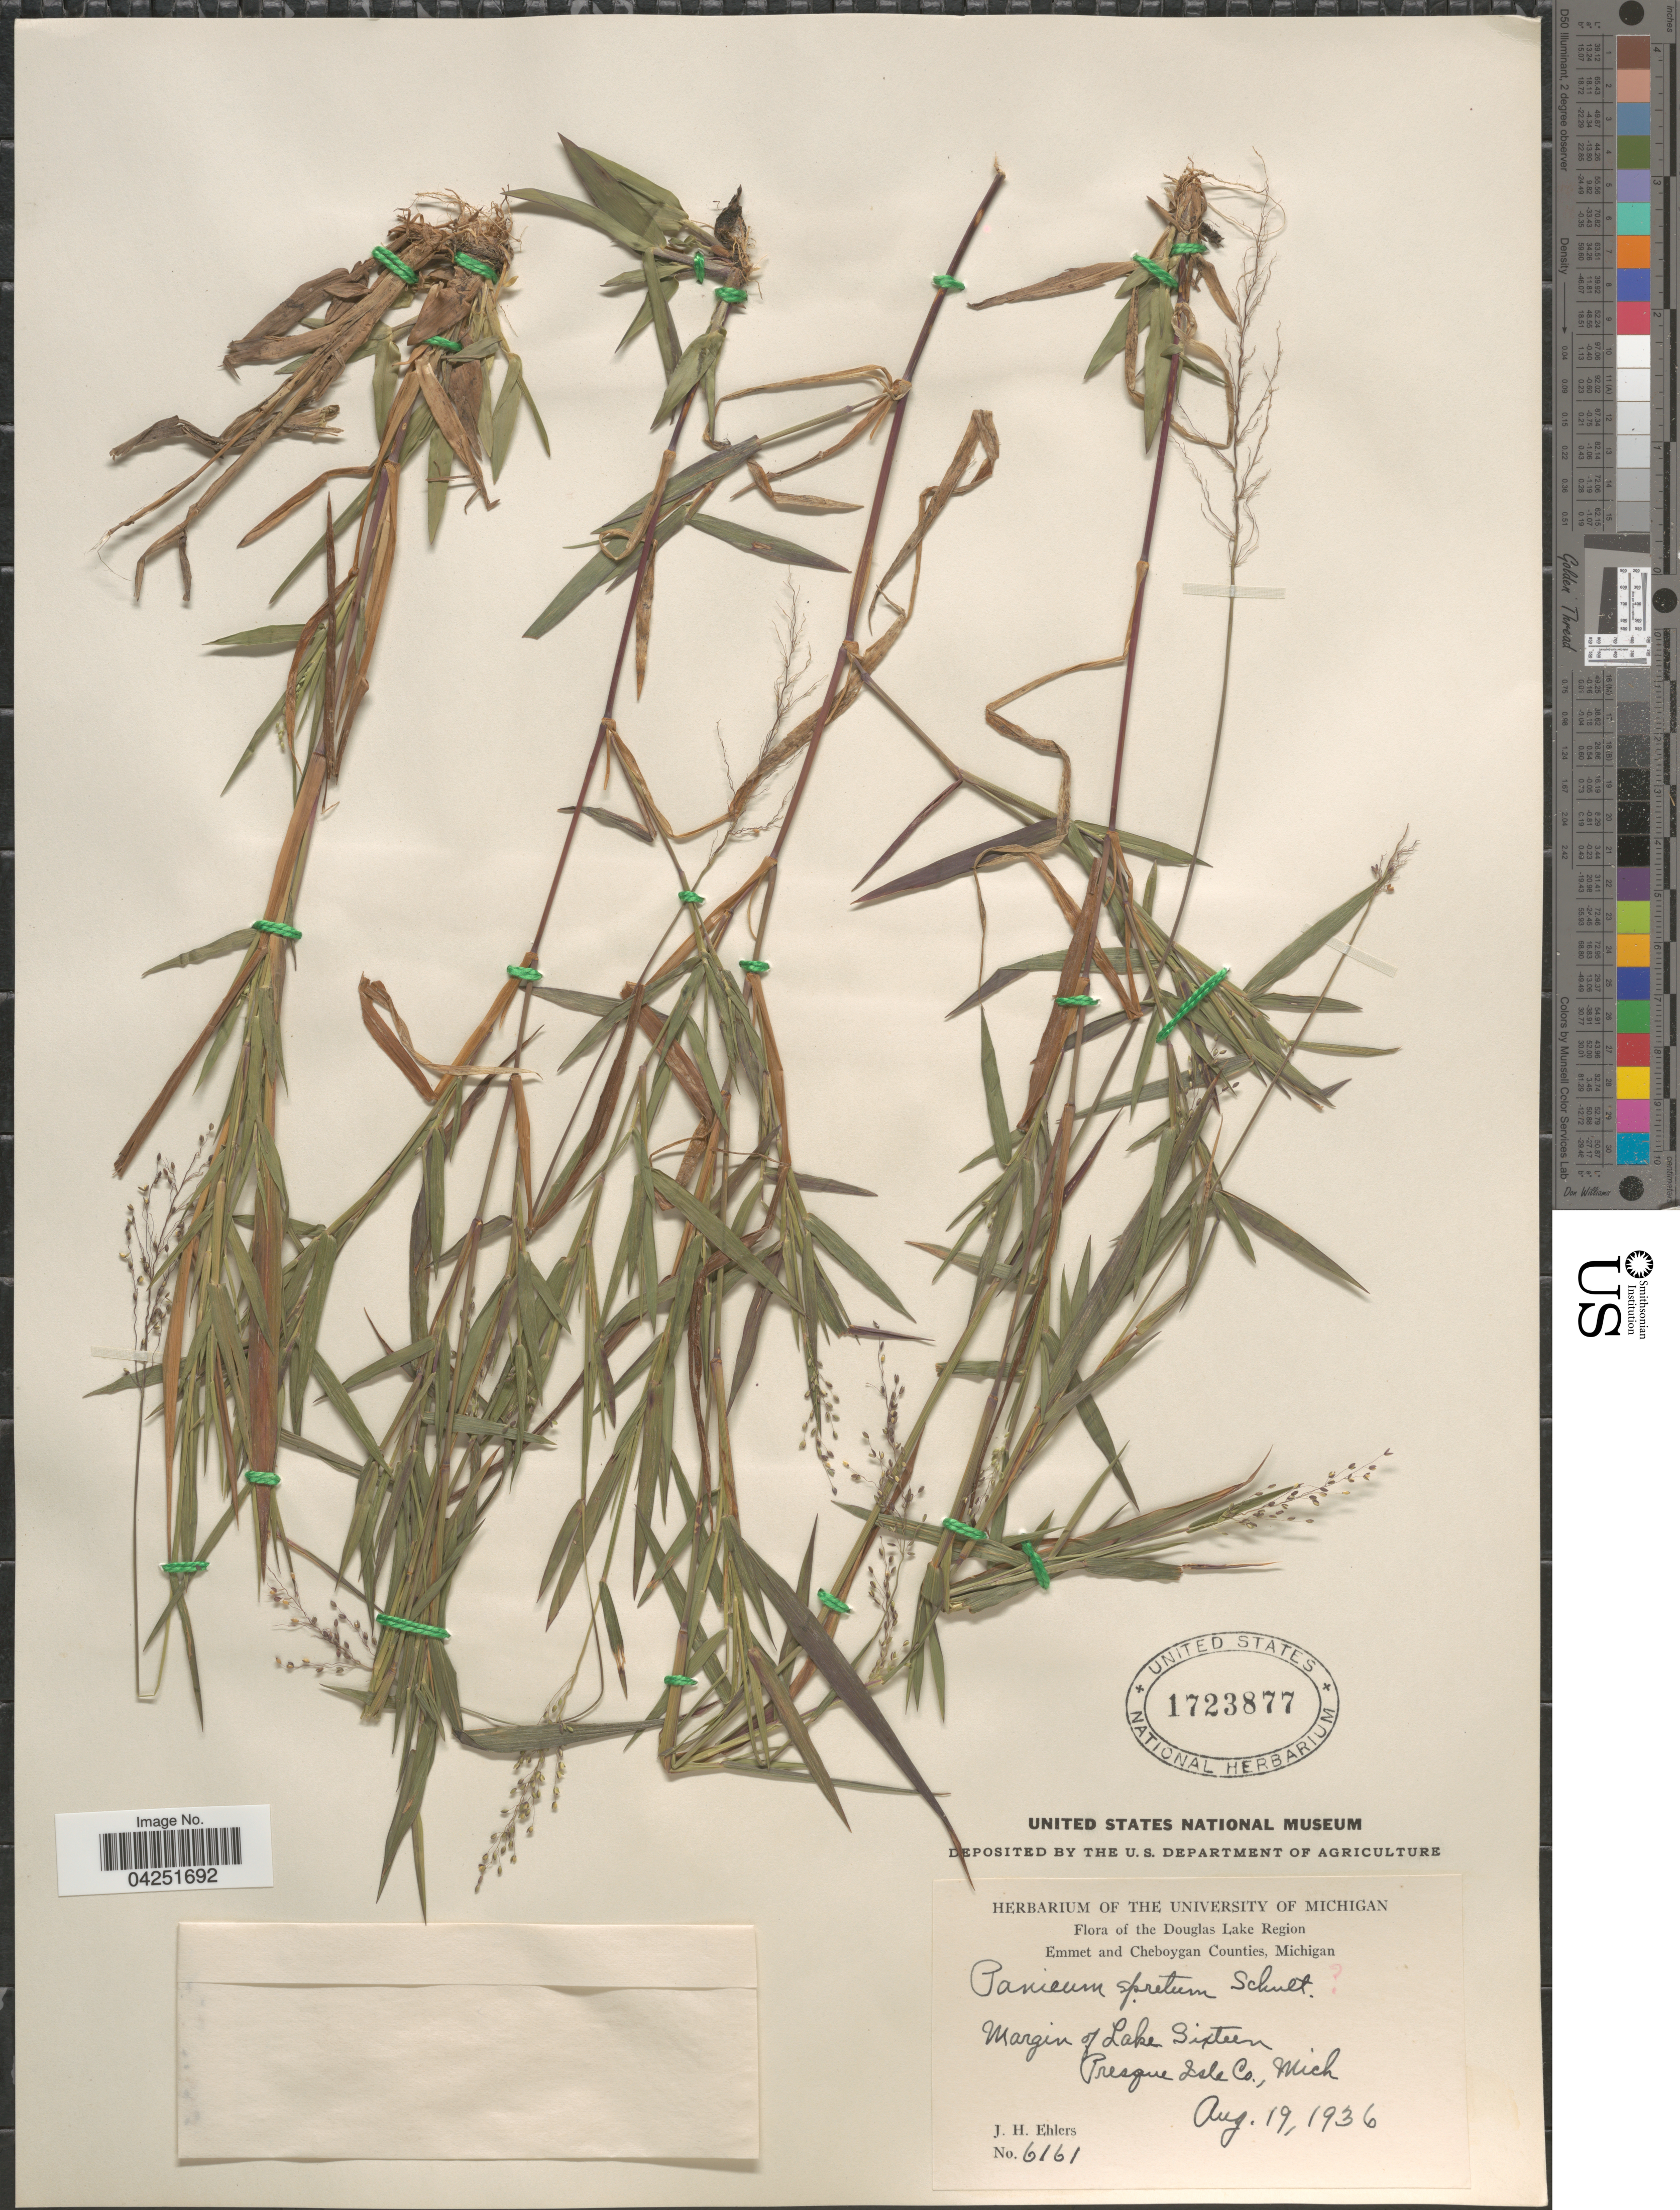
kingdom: Plantae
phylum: Tracheophyta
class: Liliopsida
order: Poales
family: Poaceae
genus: Dichanthelium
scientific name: Dichanthelium acuminatum var. densiflorum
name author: (Rand & Redfield) Gould & C.A. Clark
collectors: J. H. Ehlers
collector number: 6161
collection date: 1936-08-19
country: United States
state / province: Michigan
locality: Douglas Lake Region. Emmet and Cheboygan Counties. Margin of Lake Sixteen. Presque Isle Co.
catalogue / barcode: US 1723877